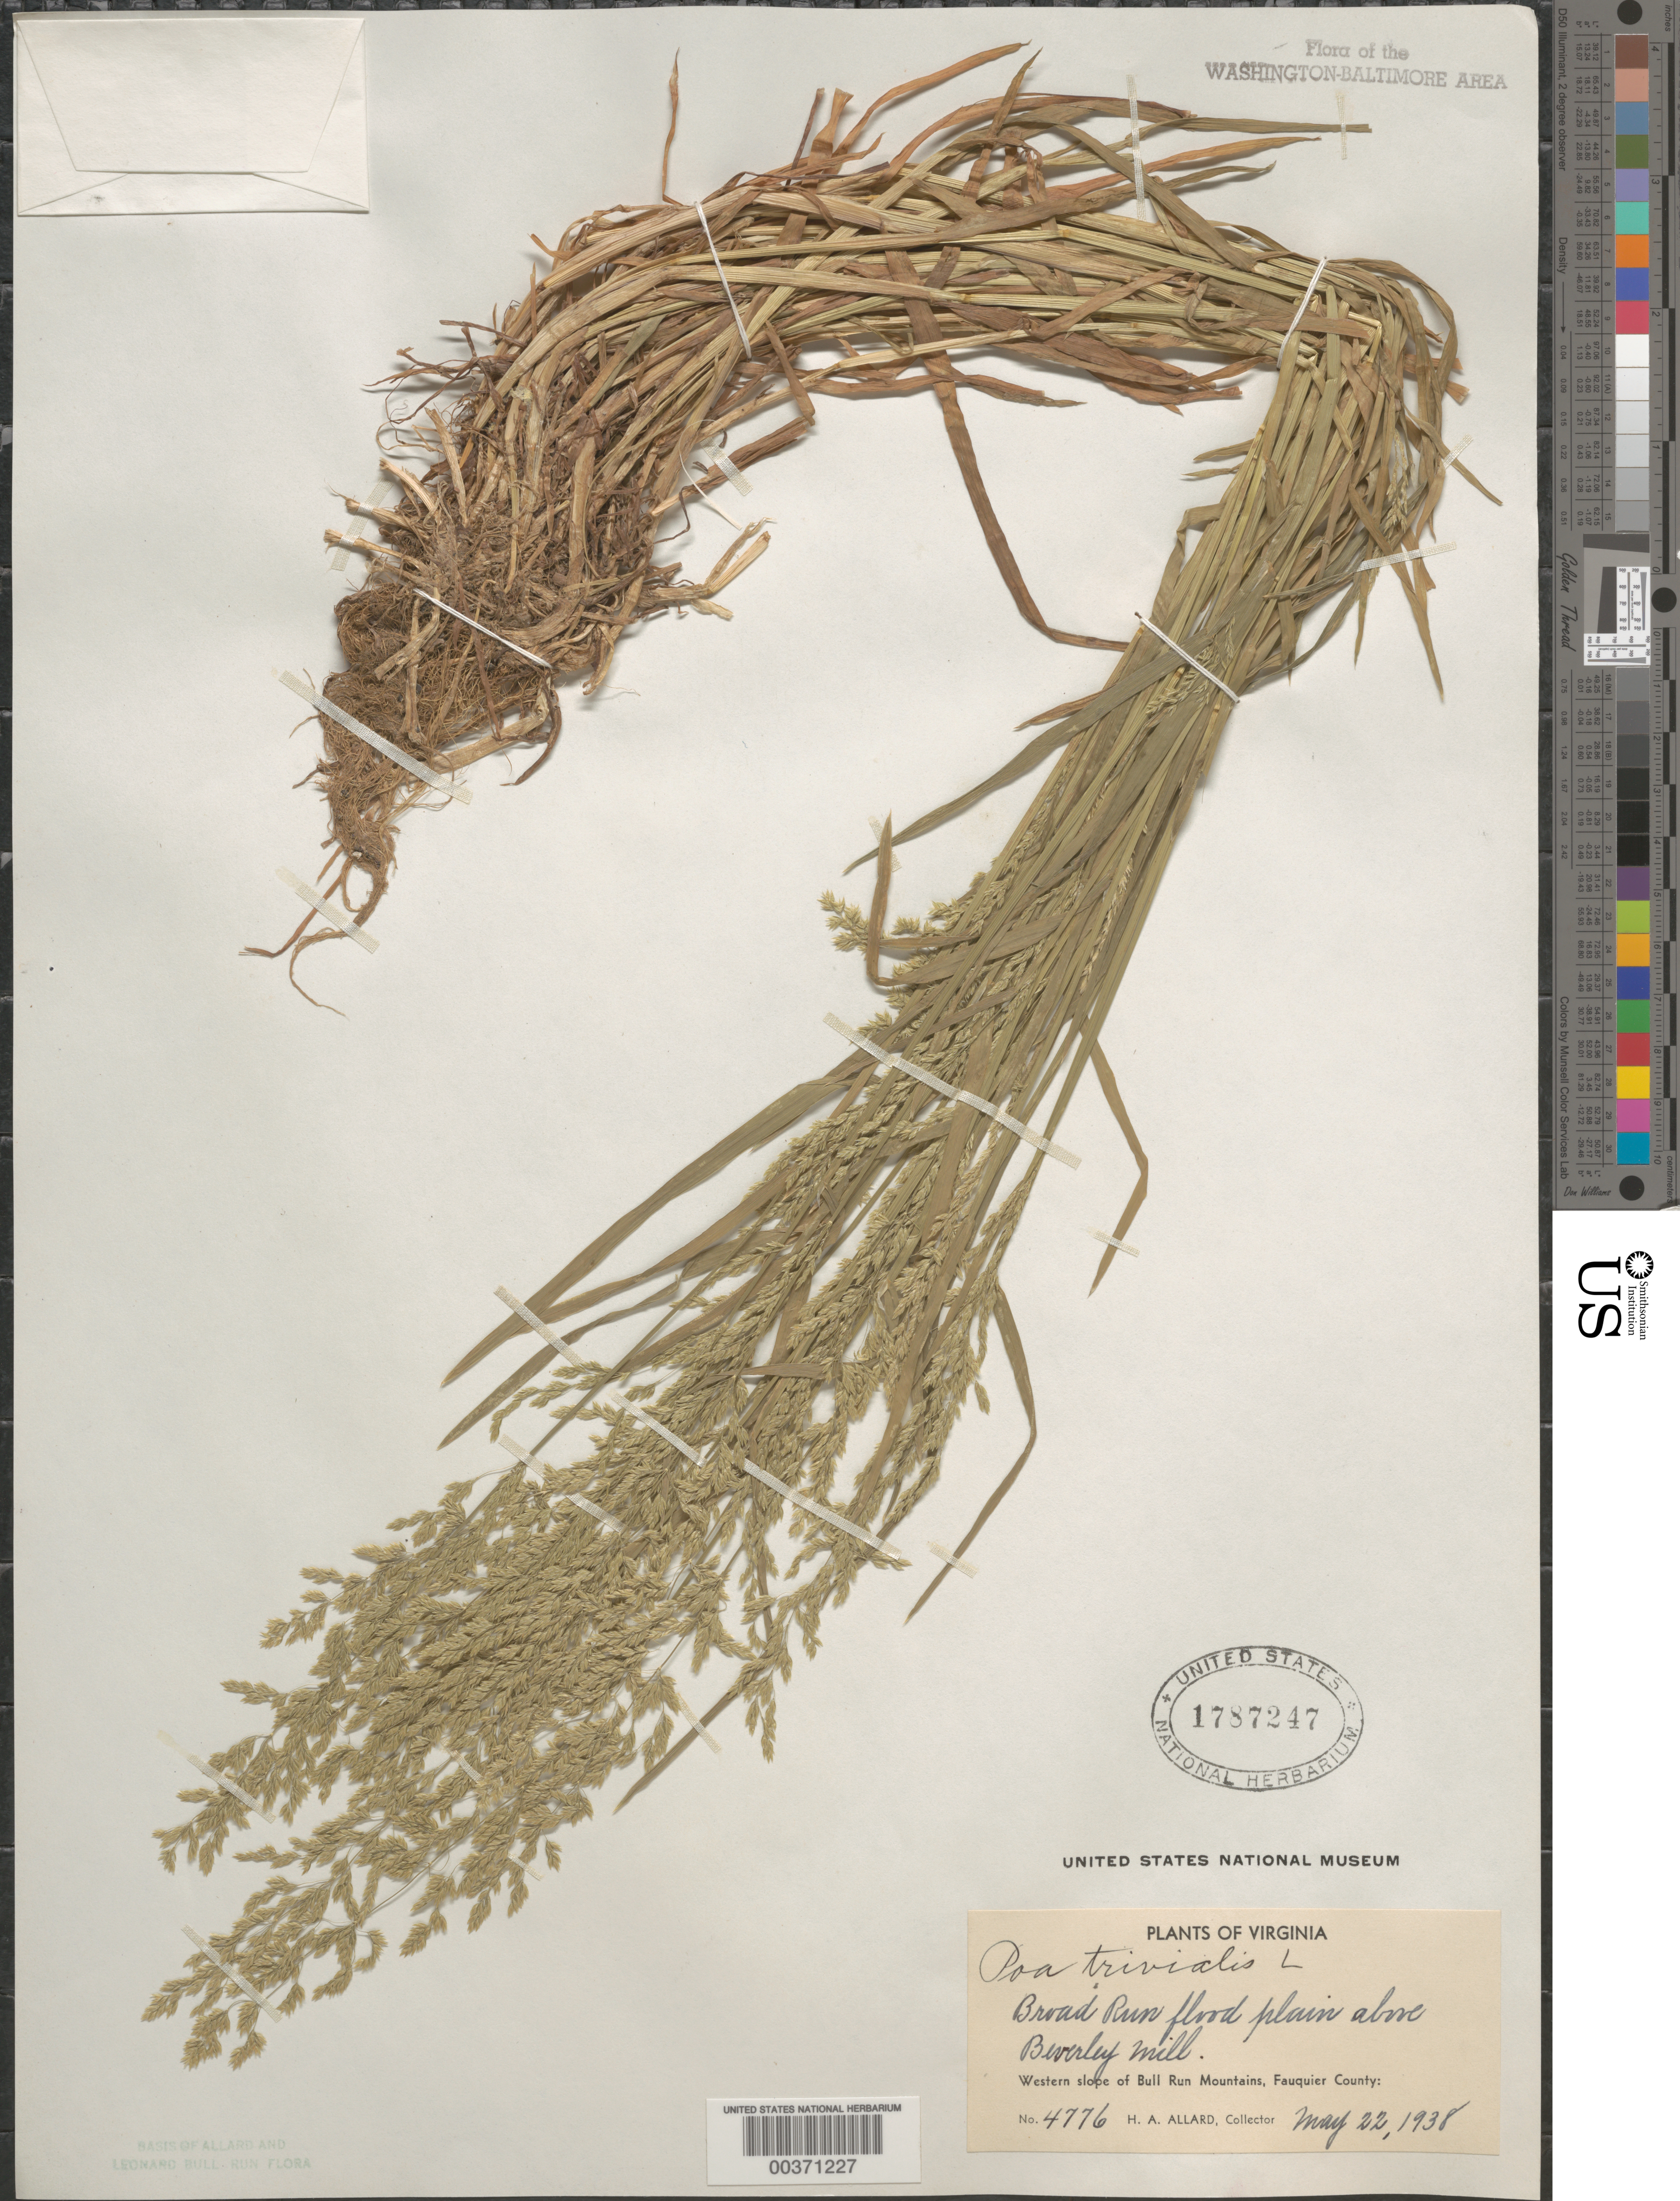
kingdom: Plantae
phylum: Tracheophyta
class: Liliopsida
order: Poales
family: Poaceae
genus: Poa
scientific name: Poa trivialis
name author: L.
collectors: H. A. Allard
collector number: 4776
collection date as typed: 22 May 1938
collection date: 1938-05-22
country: United States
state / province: Virginia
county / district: Fauquier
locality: Broad Run above Beverley Mill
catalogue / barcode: US 1787247